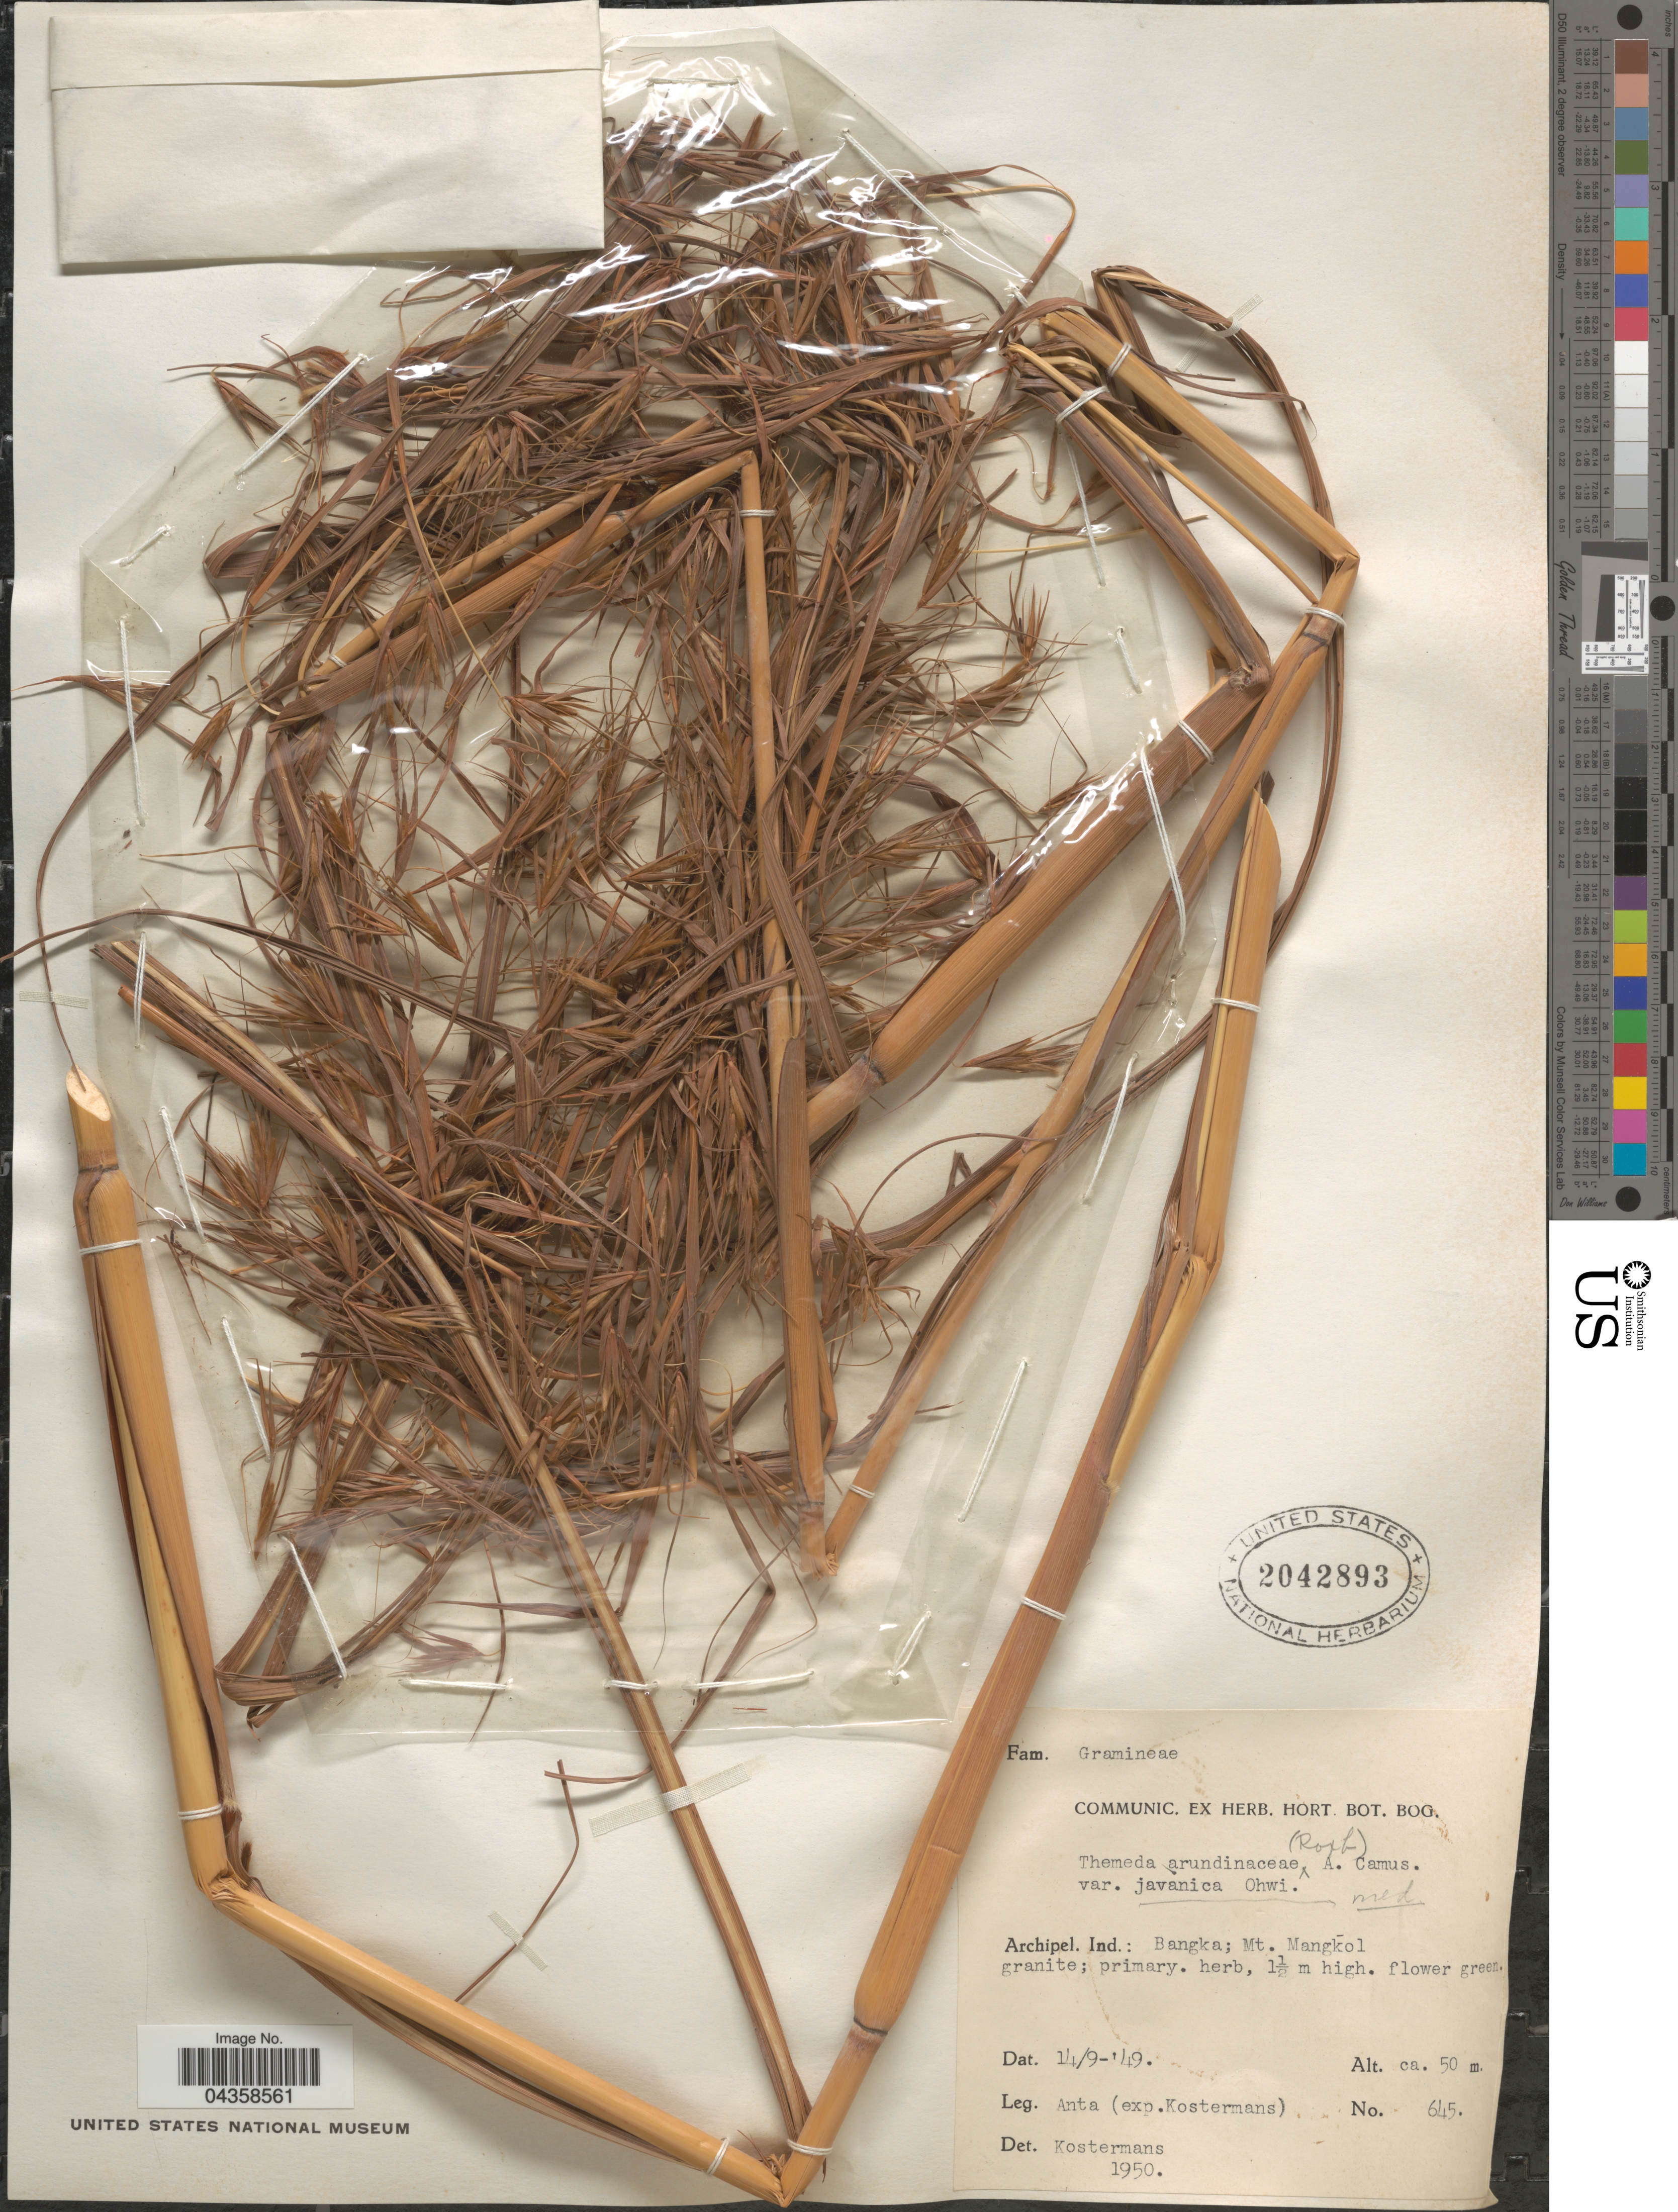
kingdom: Plantae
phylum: Tracheophyta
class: Liliopsida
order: Poales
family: Poaceae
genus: Themeda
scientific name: Themeda gigantea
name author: Hack.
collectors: Anta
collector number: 645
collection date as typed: Transcribed d/m/y: 14/9/49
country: Indonesia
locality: Archipel. Ind.: Bangka; Mt. Mangkol granite.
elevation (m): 50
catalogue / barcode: US 2042893